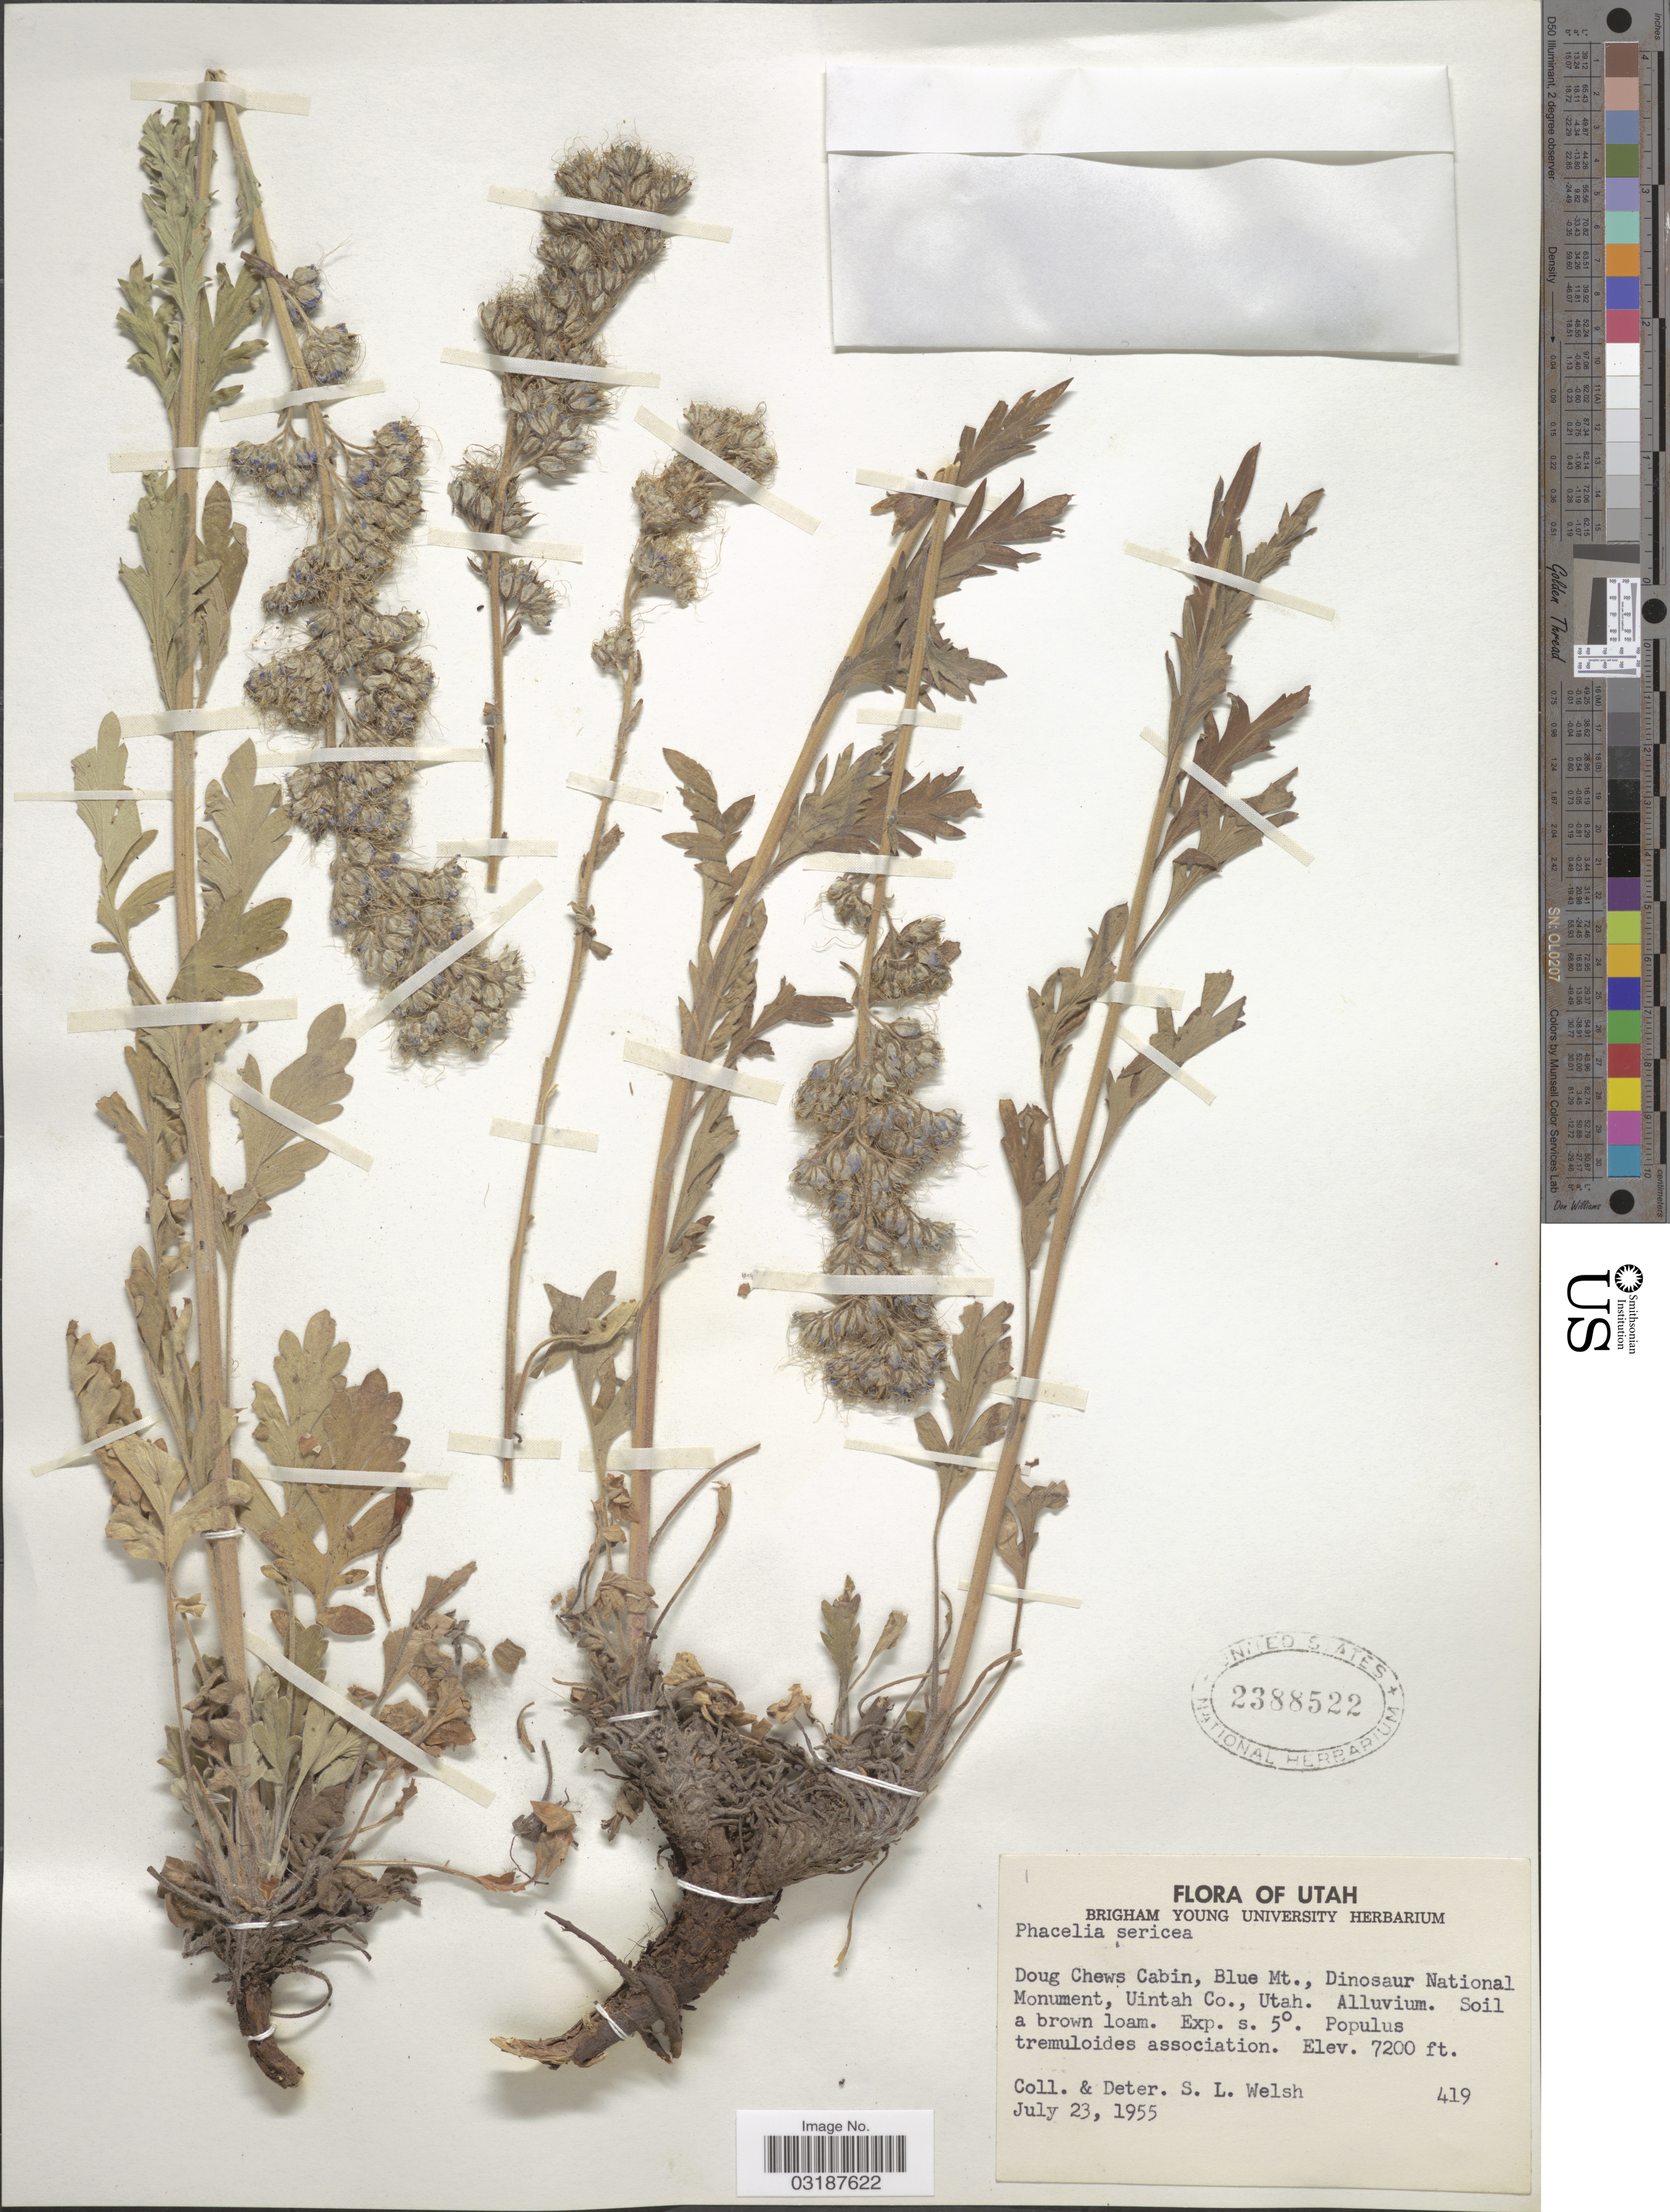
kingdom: Plantae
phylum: Tracheophyta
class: Magnoliopsida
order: Boraginales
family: Hydrophyllaceae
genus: Phacelia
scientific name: Phacelia sericea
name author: (Graham) A. Gray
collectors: S. Welsh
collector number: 419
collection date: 1955-07-23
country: United States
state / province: Utah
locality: Doug Chews Cabin, Blue Mt., Dinosaur National Monument, Uintah Co.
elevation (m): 2195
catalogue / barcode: US 2388522